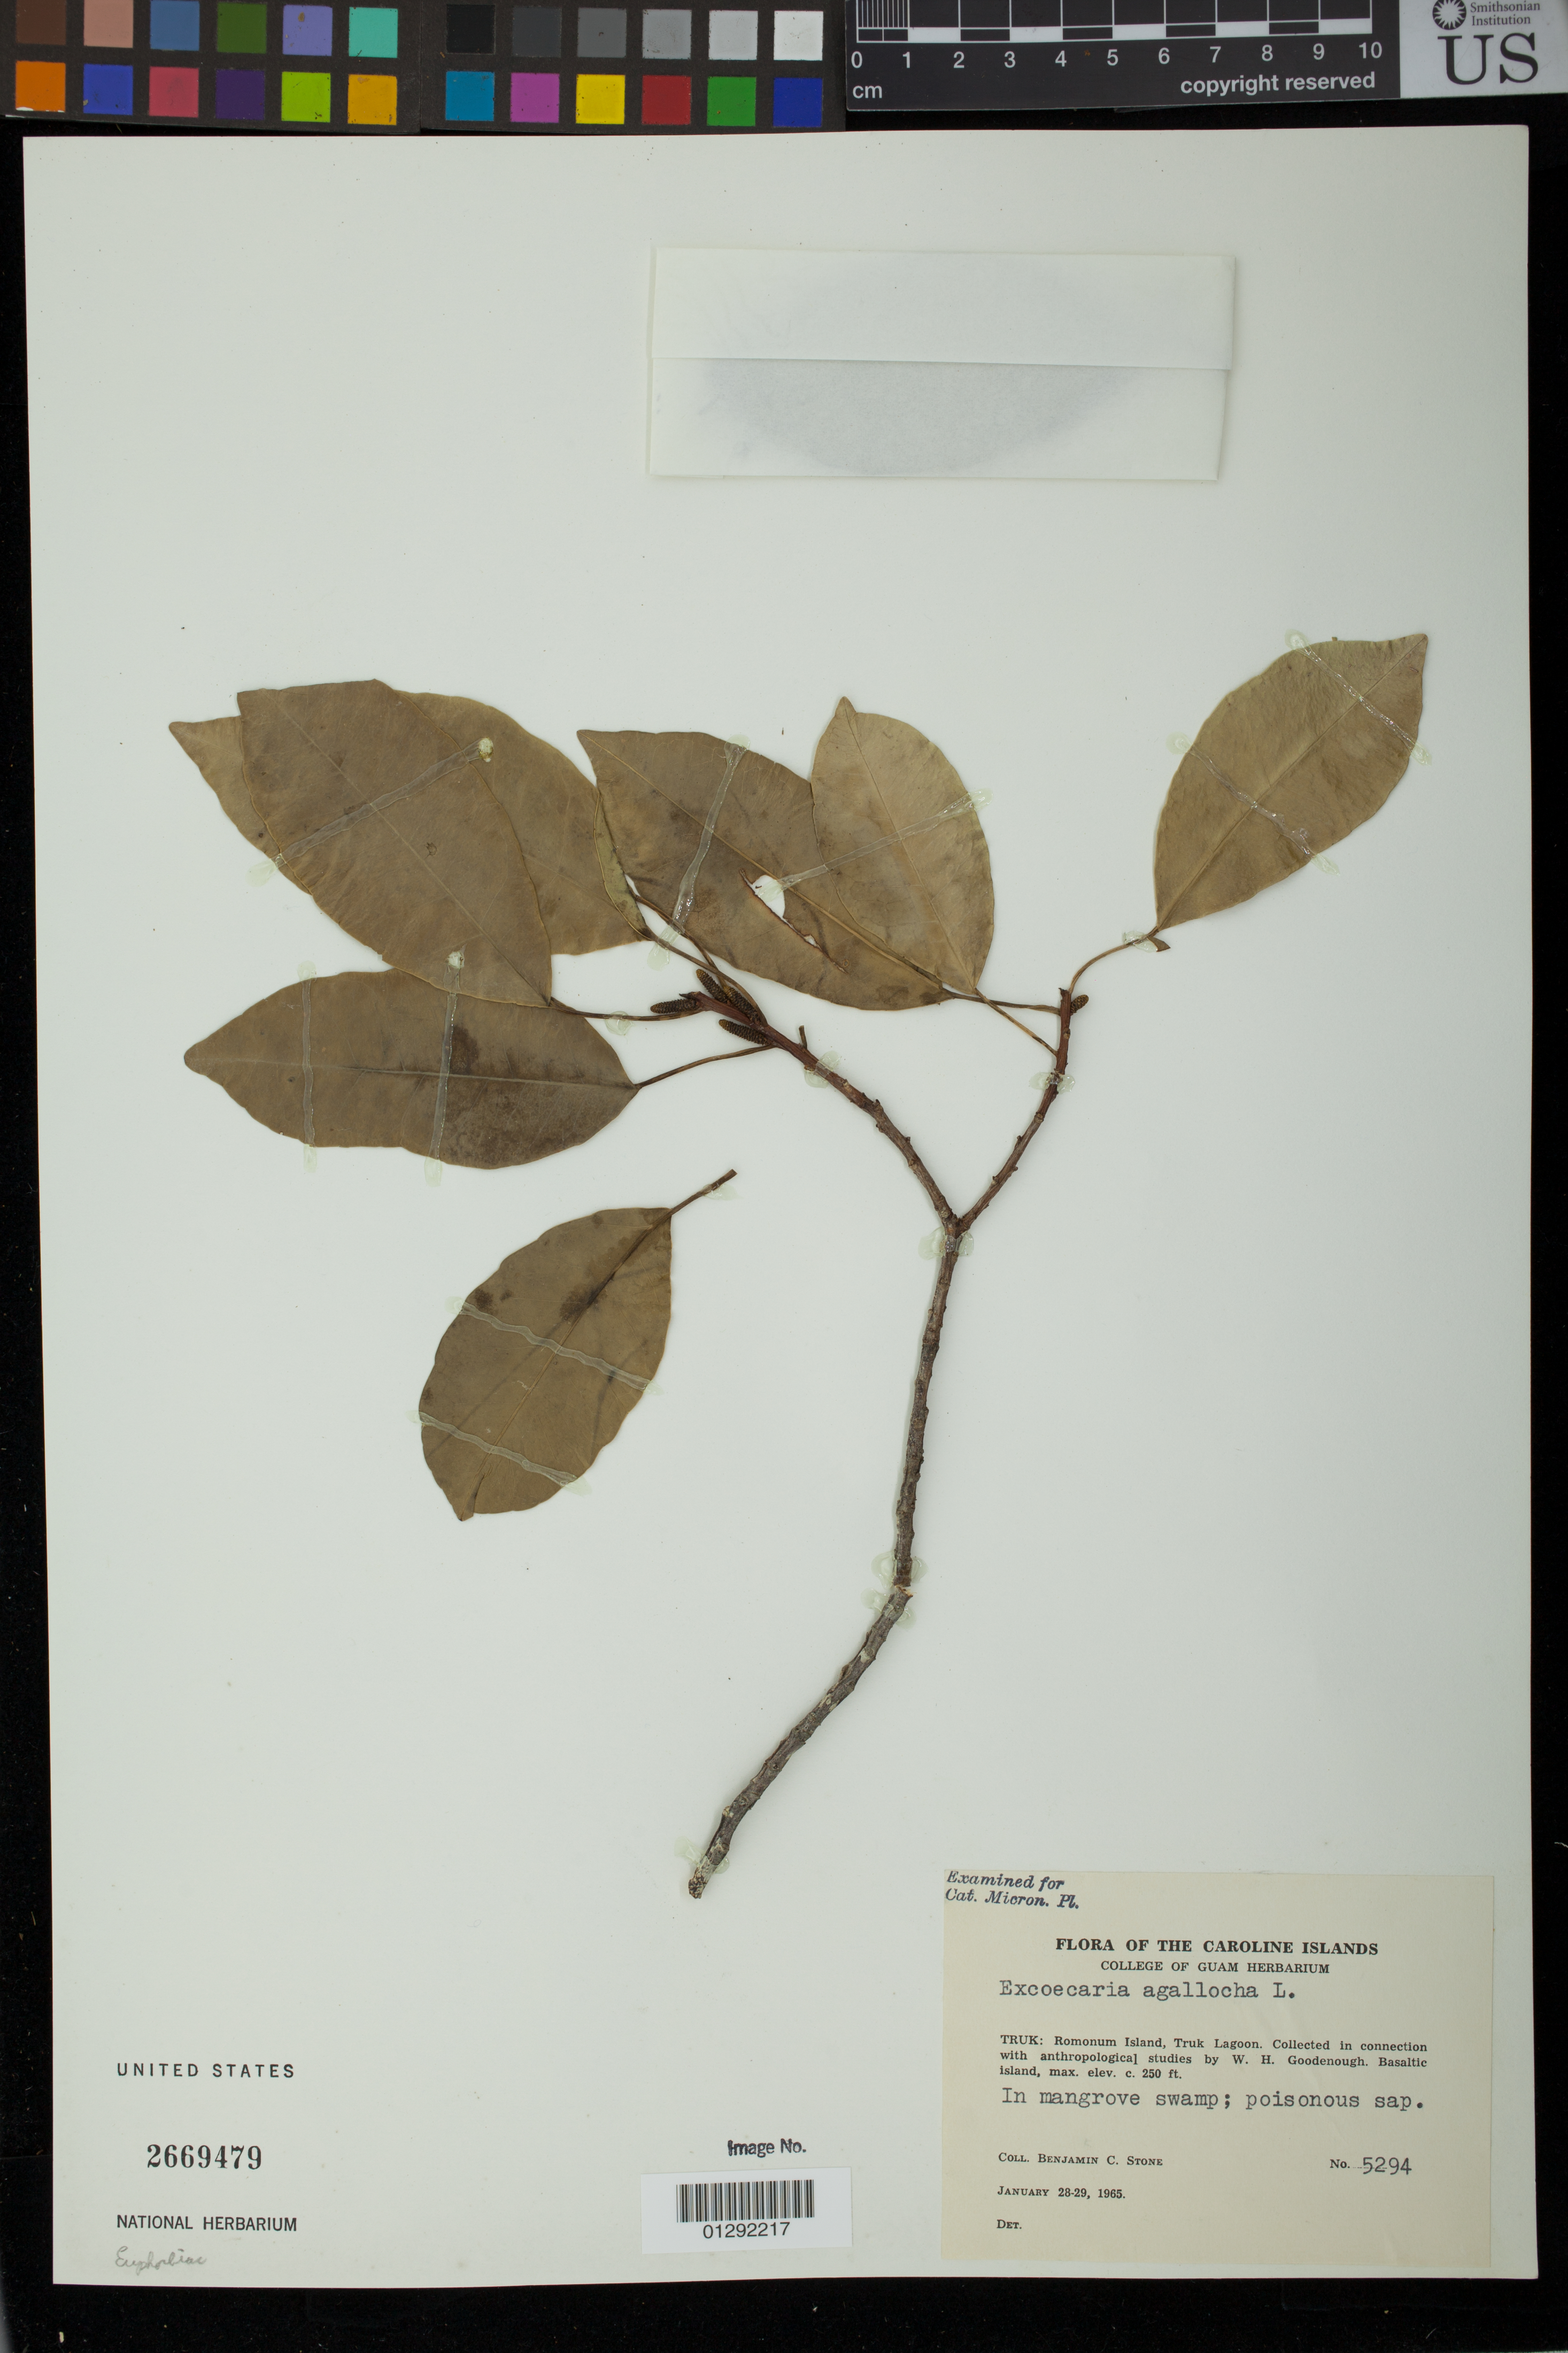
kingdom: Plantae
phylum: Tracheophyta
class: Magnoliopsida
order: Malpighiales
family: Euphorbiaceae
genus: Excoecaria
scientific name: Excoecaria agallocha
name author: L.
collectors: B. C. Stone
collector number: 5294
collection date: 1965-01-28/1965-01-29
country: Micronesia, Federated States of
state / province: Truk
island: Romonum [Ulalu]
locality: Caroline Islands. Truk: Romonum Island, Truk Lagoon.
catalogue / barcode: US 2669479